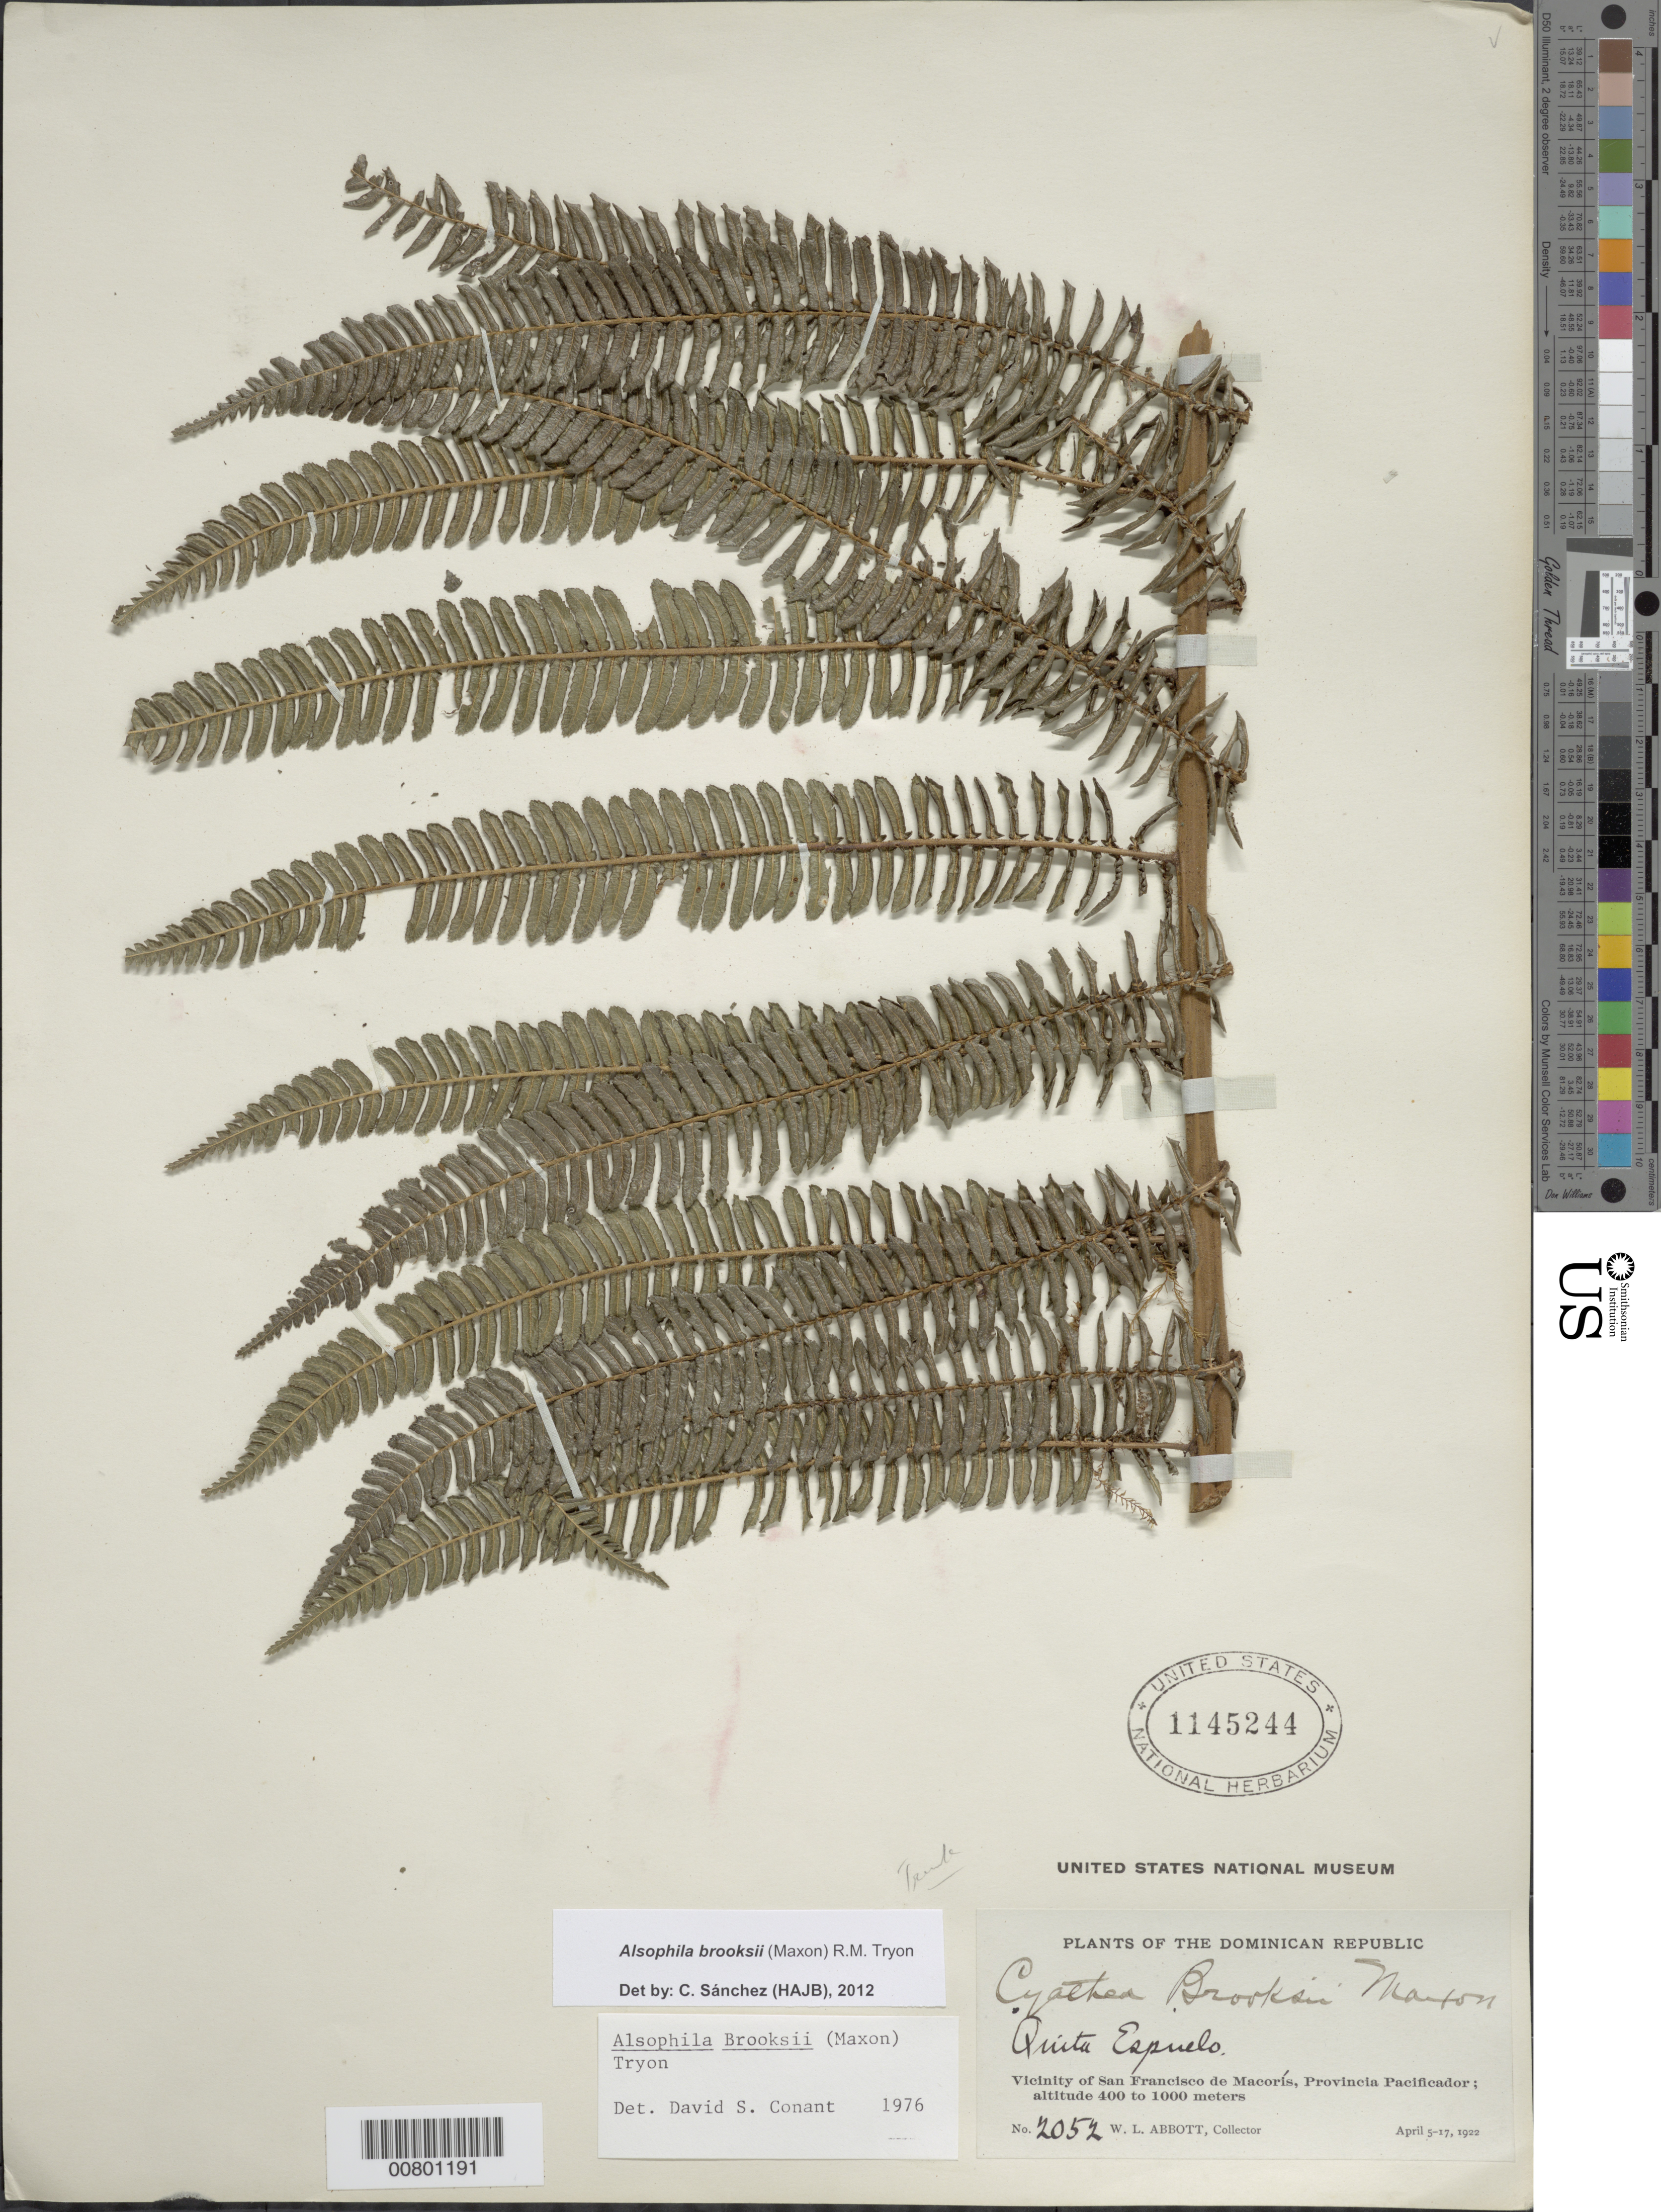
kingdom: Plantae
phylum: Tracheophyta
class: Polypodiopsida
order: Cyatheales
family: Cyatheaceae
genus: Alsophila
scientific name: Alsophila brooksii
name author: (Maxon) R.M. Tryon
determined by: Conant, D. S.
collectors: W. L. Abbott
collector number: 2052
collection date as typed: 05 Apr 1922 to 17 Apr 1922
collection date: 1922-04-05/1922-04-17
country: Dominican Republic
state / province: Duarte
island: Hispaniola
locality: San Francisco de Macorís vicinity, Quita Espuela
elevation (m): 400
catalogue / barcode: US 1145244